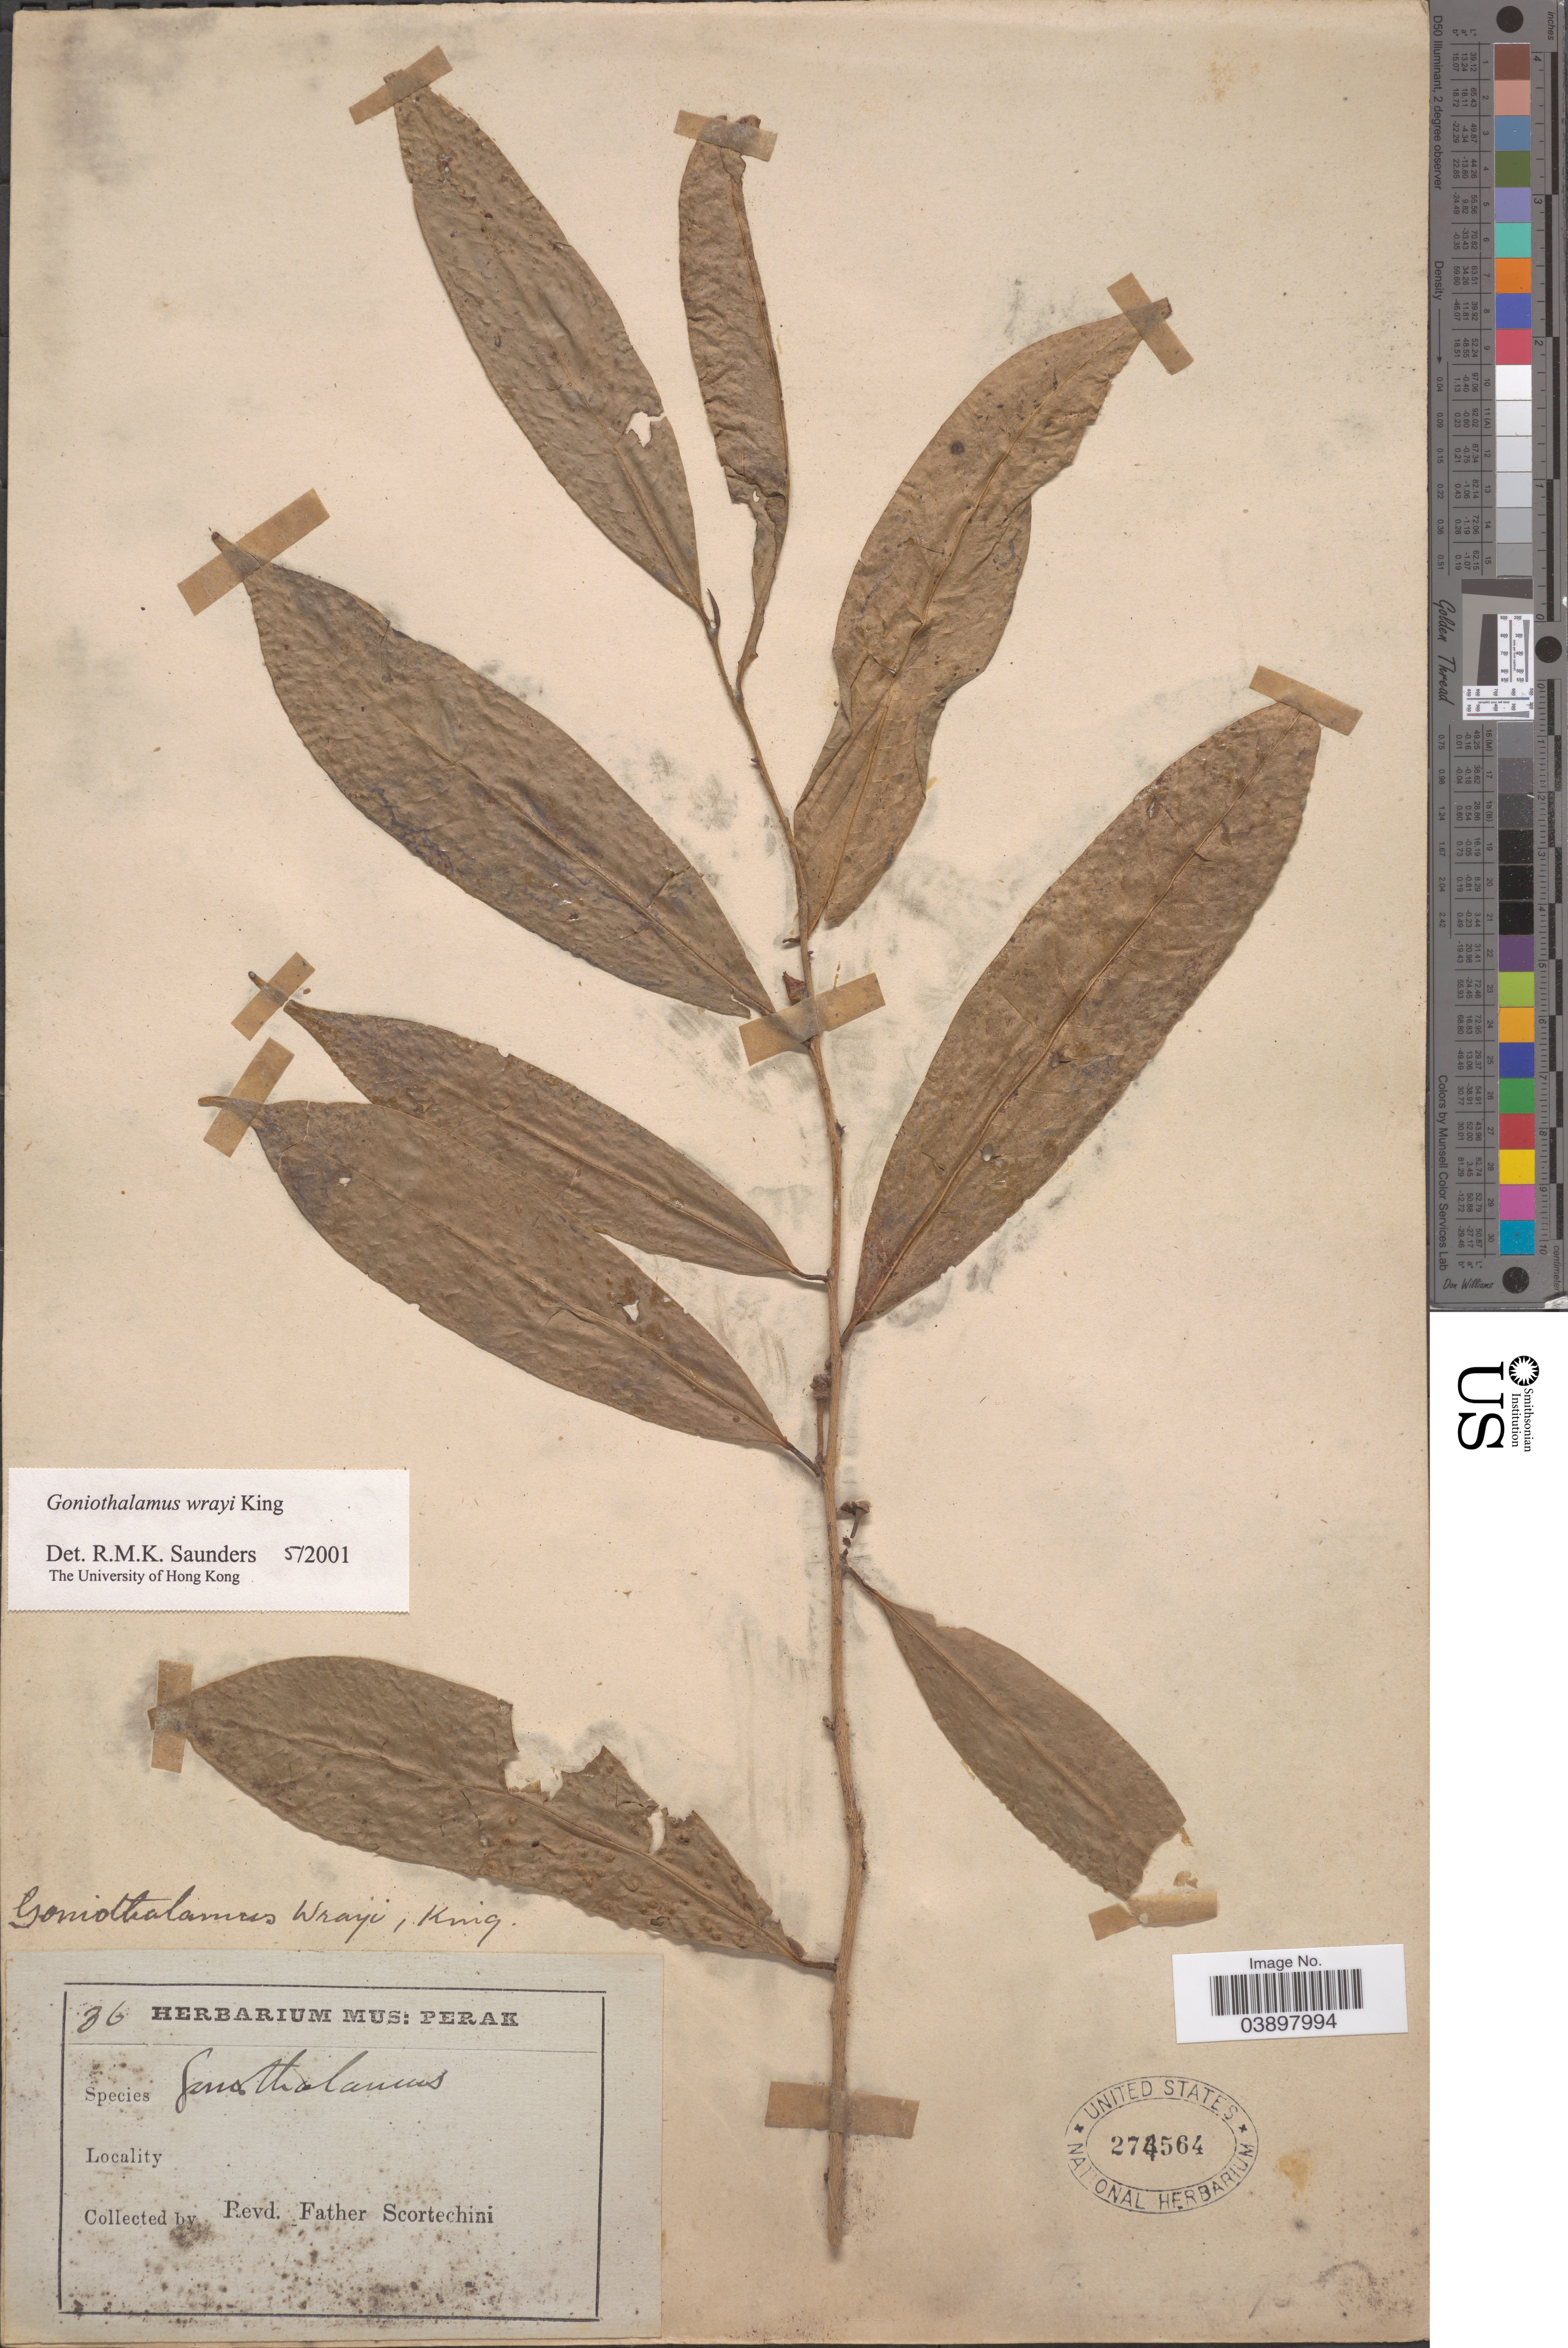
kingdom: Plantae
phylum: Tracheophyta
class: Magnoliopsida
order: Magnoliales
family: Annonaceae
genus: Goniothalamus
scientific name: Goniothalamus wrayi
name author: King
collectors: Fr. Scortechini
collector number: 36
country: Malaysia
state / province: Perak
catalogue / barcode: US 274564